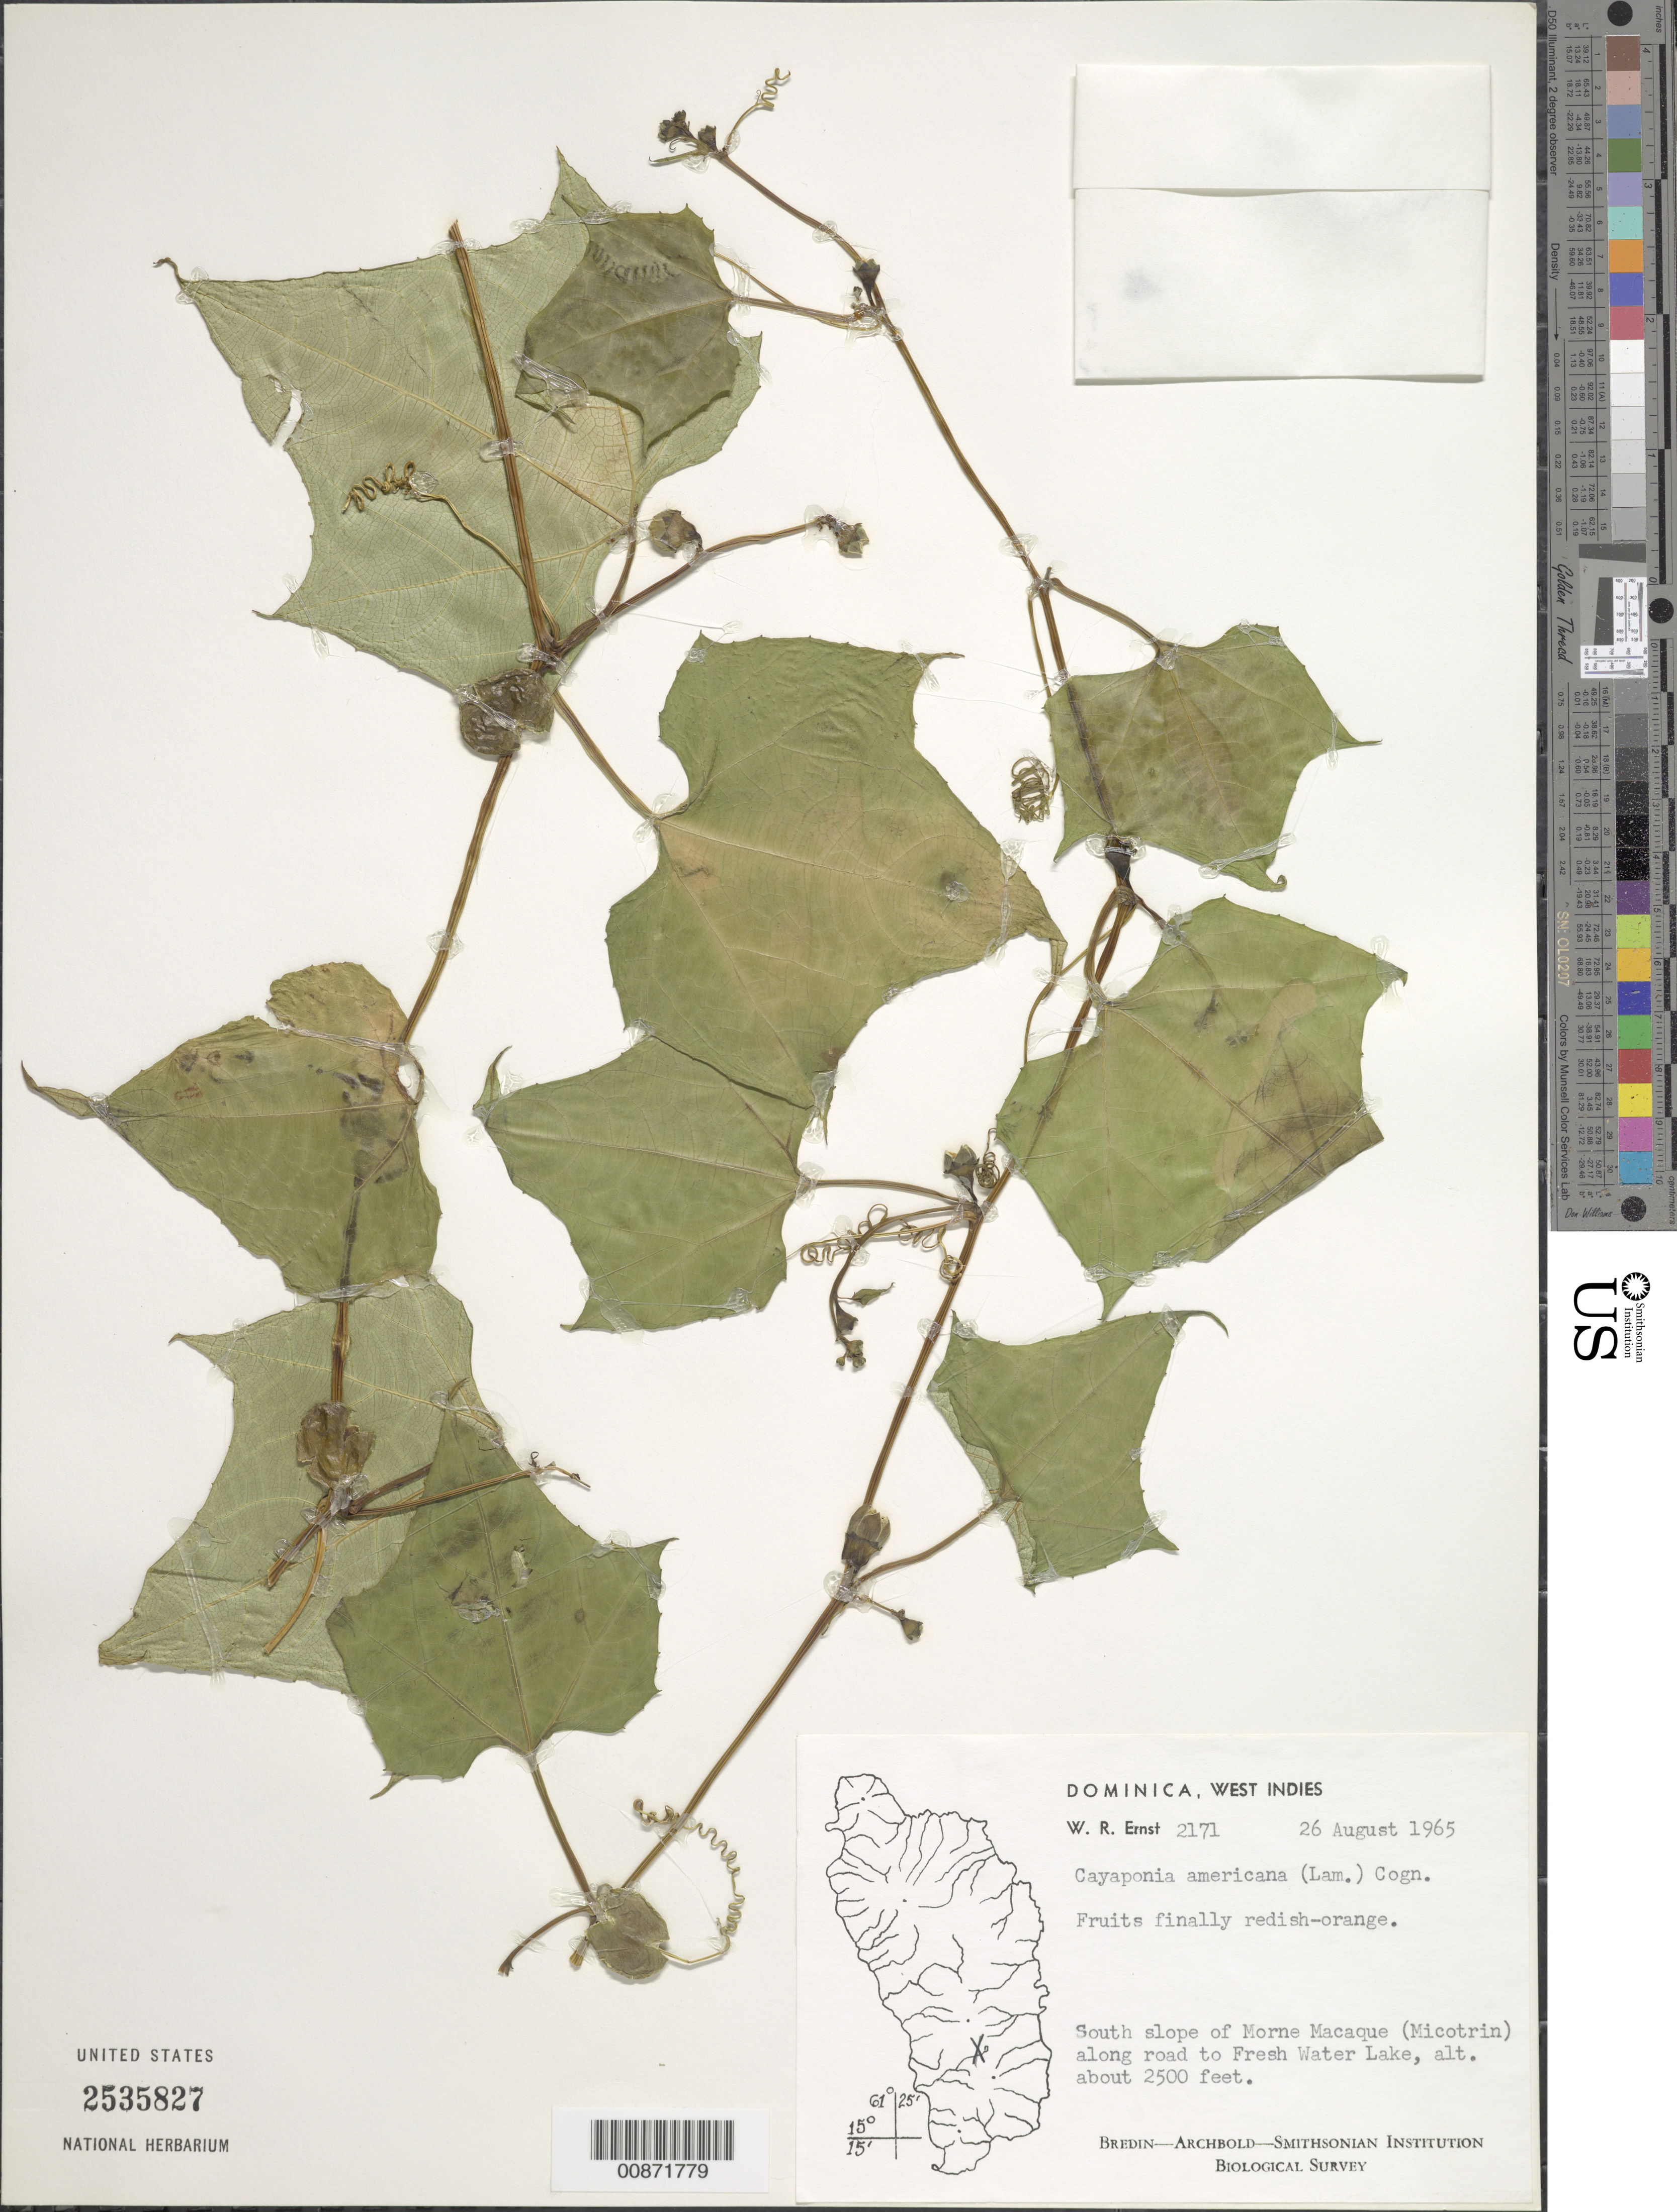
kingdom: Plantae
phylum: Tracheophyta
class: Magnoliopsida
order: Cucurbitales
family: Cucurbitaceae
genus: Cayaponia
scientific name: Cayaponia americana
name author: (Lam.) Cogn.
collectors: W. R. Ernst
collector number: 2171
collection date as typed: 26 Aug 1965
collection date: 1965-08-26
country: Dominica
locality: South slope of Morne Macaque (Micotrin), along road to Fresh Water Lake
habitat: Montane woodland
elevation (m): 762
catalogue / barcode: US 2535827